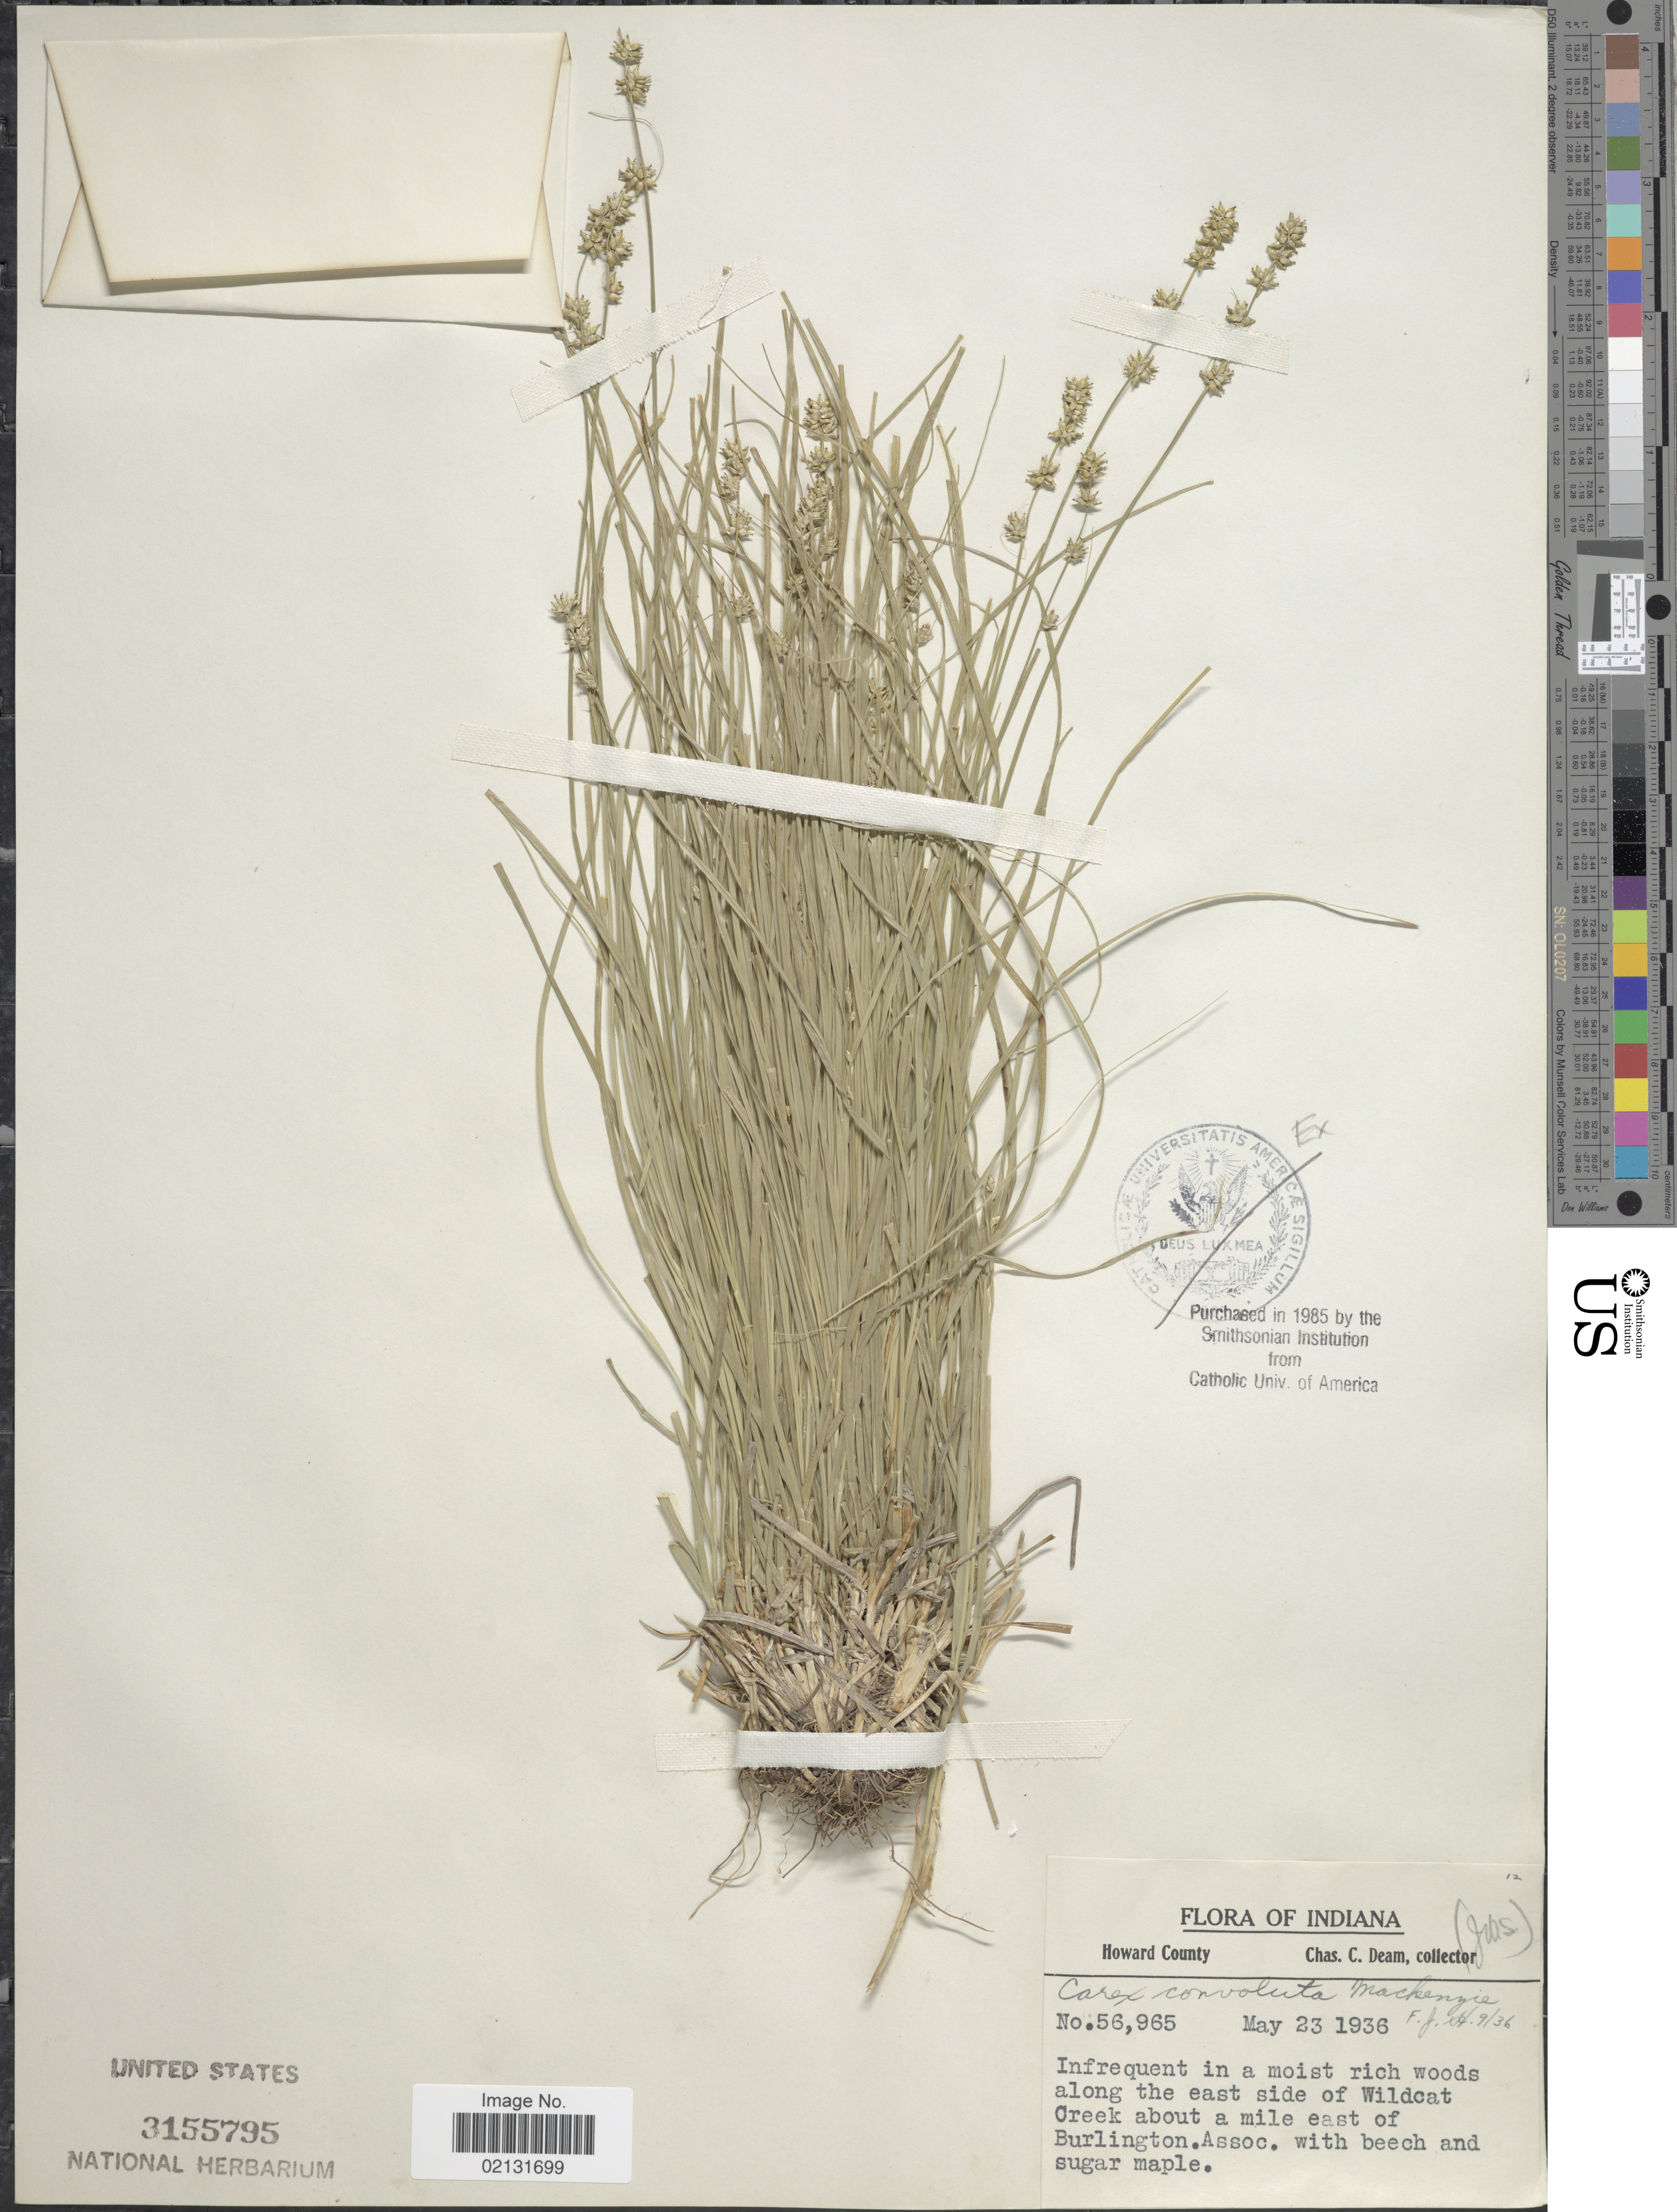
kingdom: Plantae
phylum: Tracheophyta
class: Liliopsida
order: Poales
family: Cyperaceae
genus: Carex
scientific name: Carex rosea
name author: Willd.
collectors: C. C. Deam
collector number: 56965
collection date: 1936-05-23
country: United States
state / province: Indiana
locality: Howard County, infrequent in a moist rich woods along the east side of Wildcat Creek about a mile east of Burlington.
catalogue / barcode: US 3155795